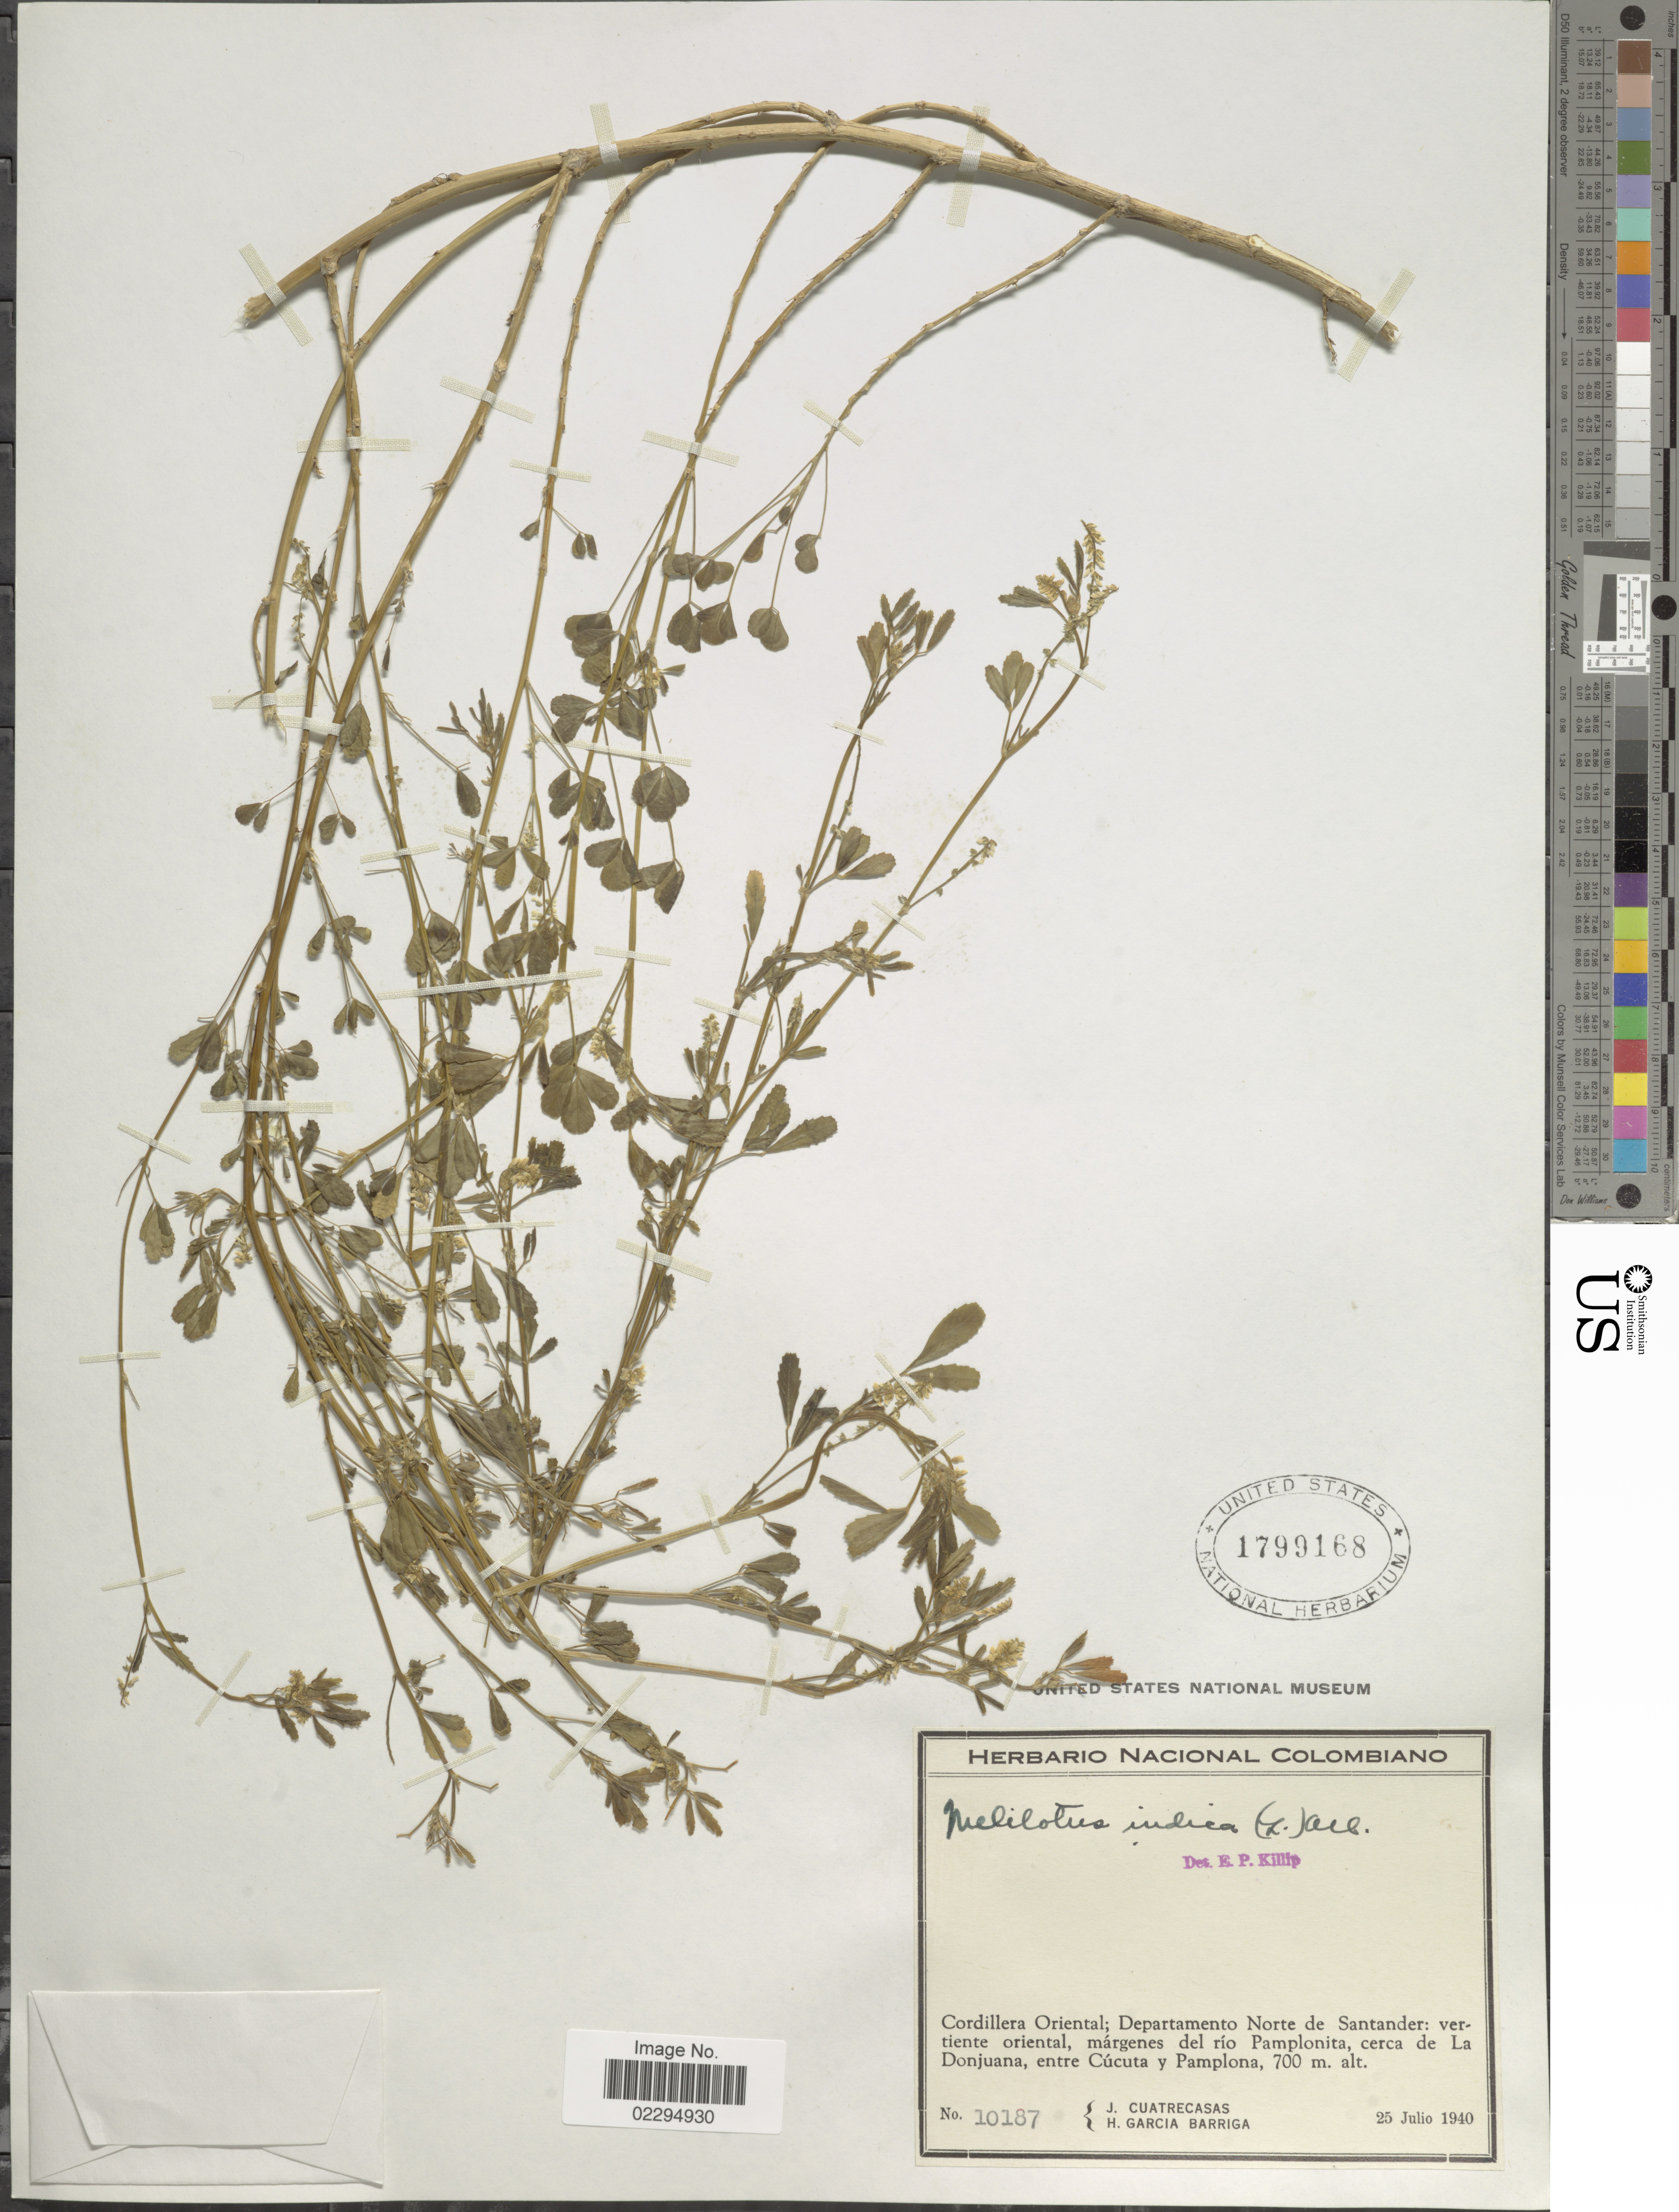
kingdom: Plantae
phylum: Tracheophyta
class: Magnoliopsida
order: Fabales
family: Fabaceae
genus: Melilotus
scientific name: Melilotus indicus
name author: (L.) All.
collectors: J. Cuatrecasas & H. García Barriga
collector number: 10187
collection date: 1940-07-25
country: Colombia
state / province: Norte de Santander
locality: Cordiilera Oriental; Departamento Norte de Santander; vertiente oriental, márgenes del río Pamponita, cerca de La Donjuana, entre Cúcuta y Pamplona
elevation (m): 700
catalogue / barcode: US 1799168